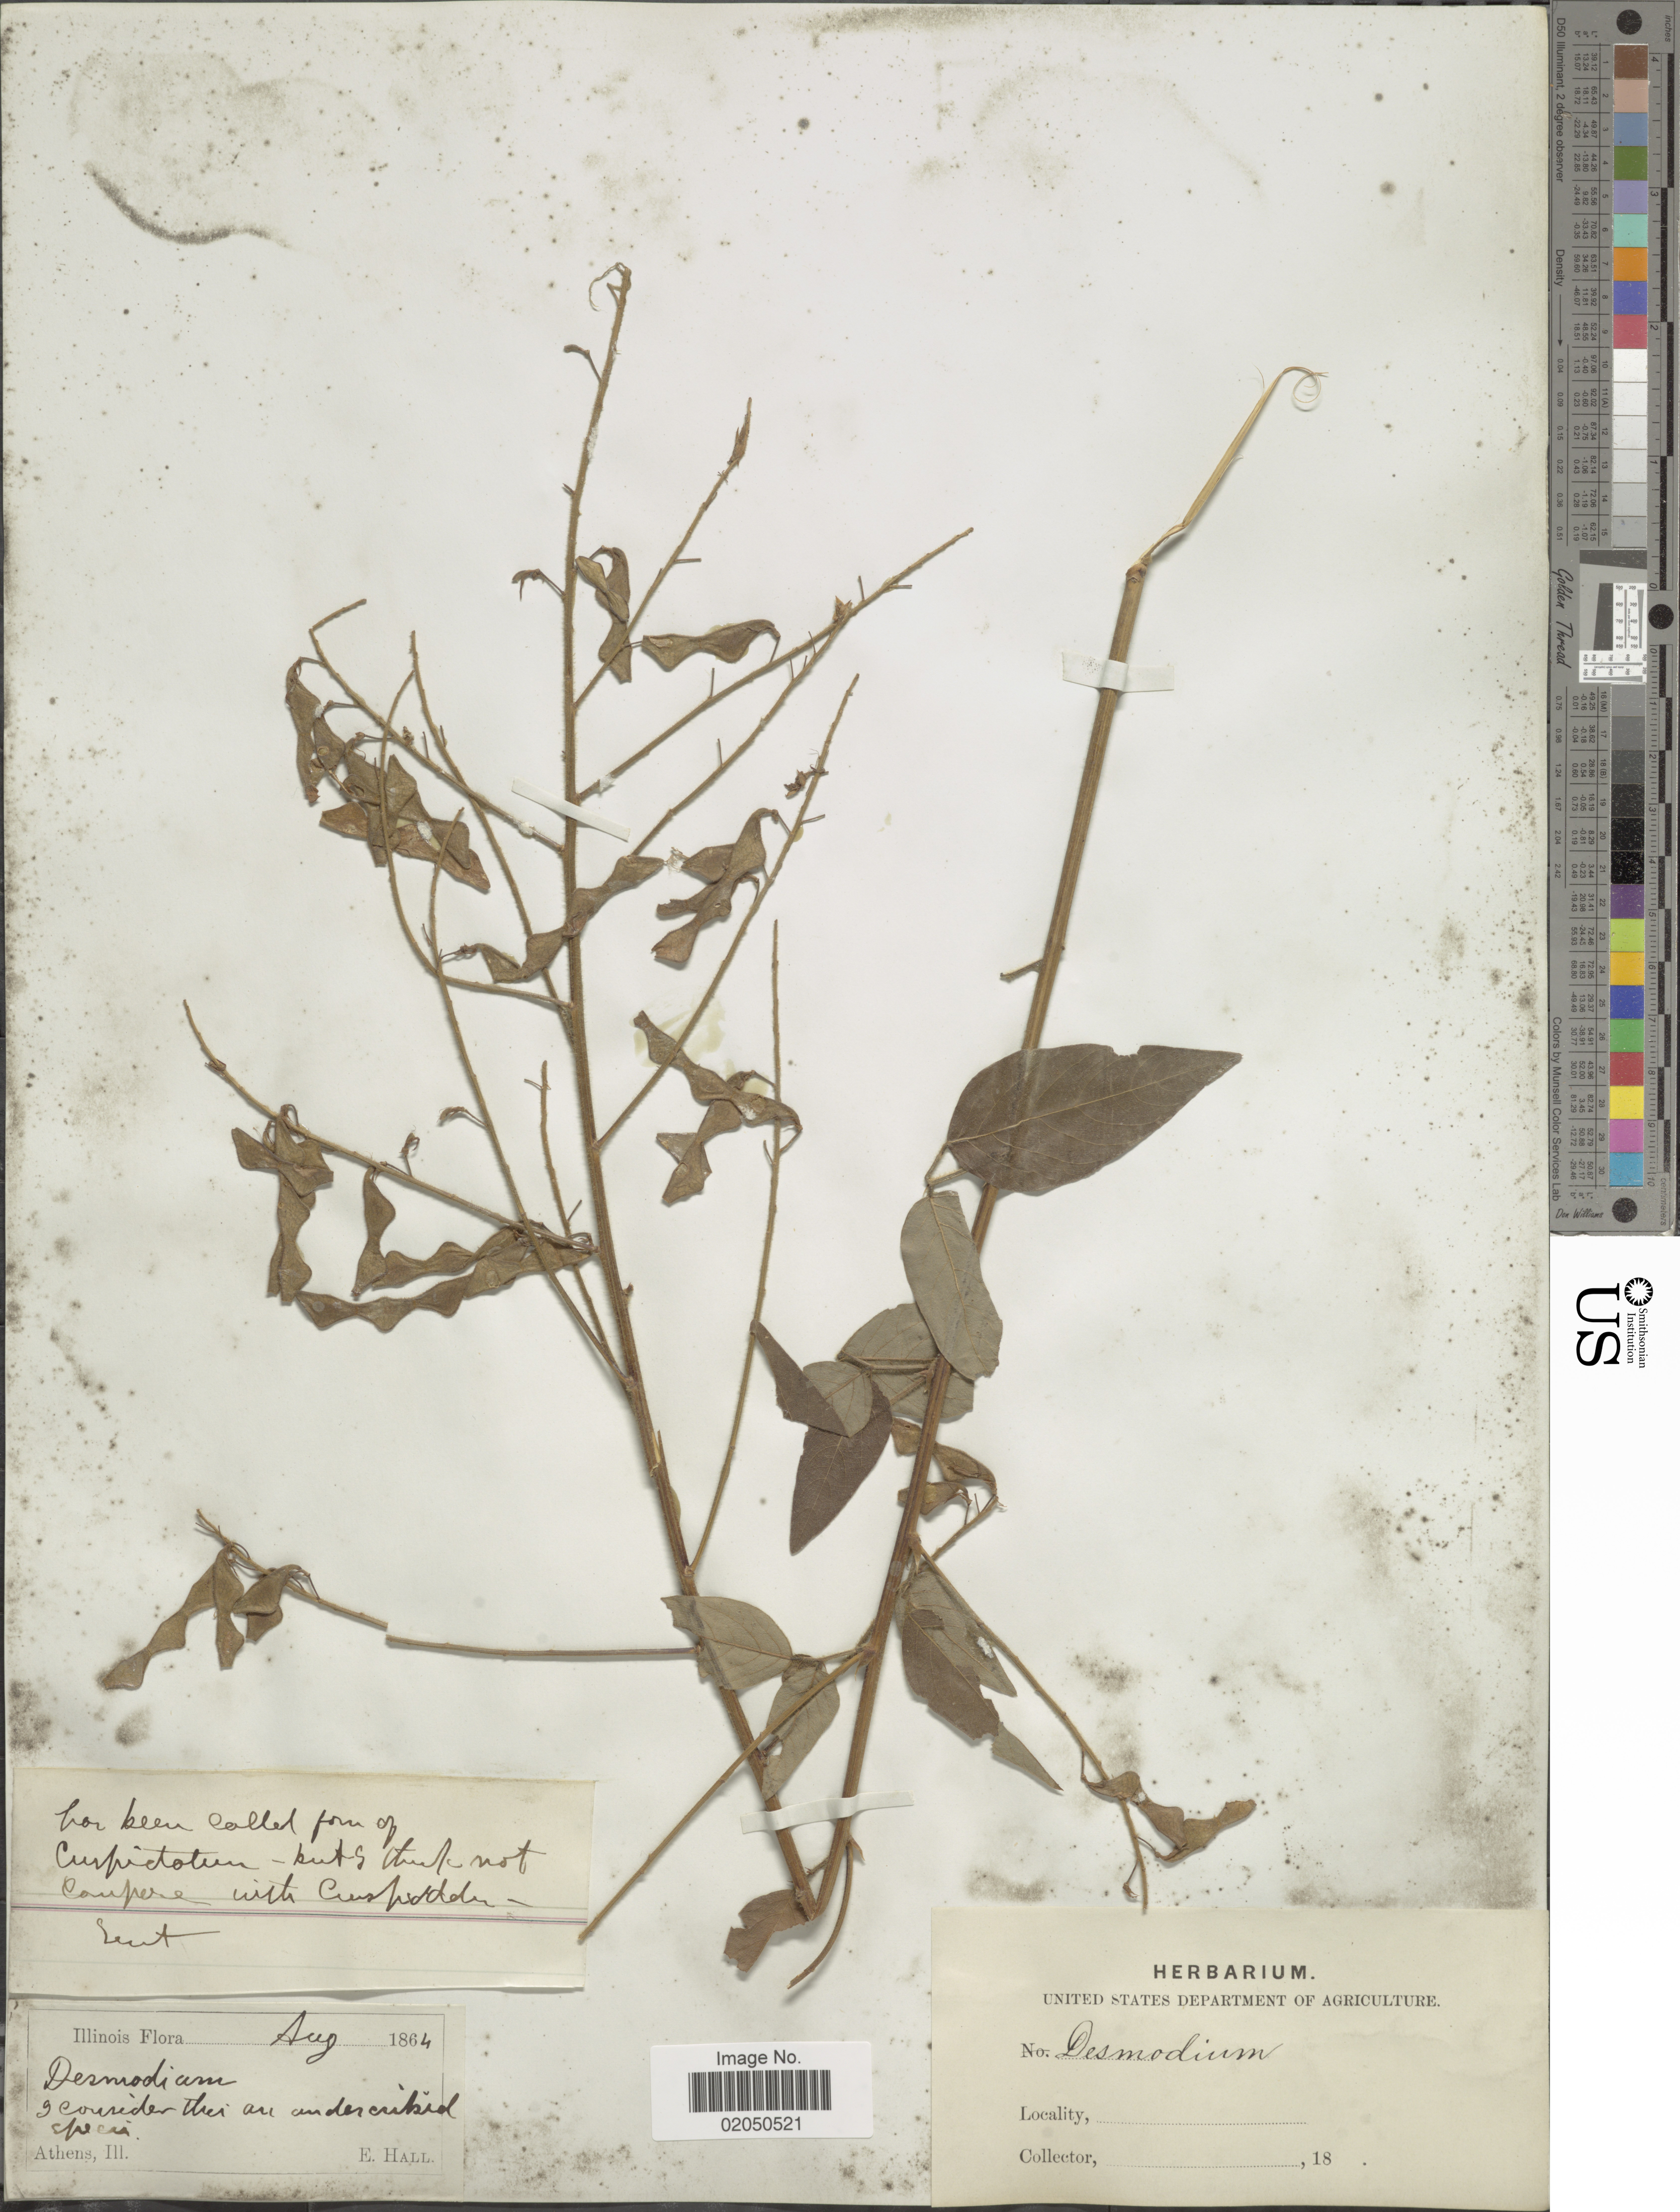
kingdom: Plantae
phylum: Tracheophyta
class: Magnoliopsida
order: Fabales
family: Fabaceae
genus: Desmodium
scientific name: Desmodium cuspidatum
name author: (Muhl. ex Willd.) Loudon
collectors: E. Hall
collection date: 1864-08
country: United States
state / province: Illinois